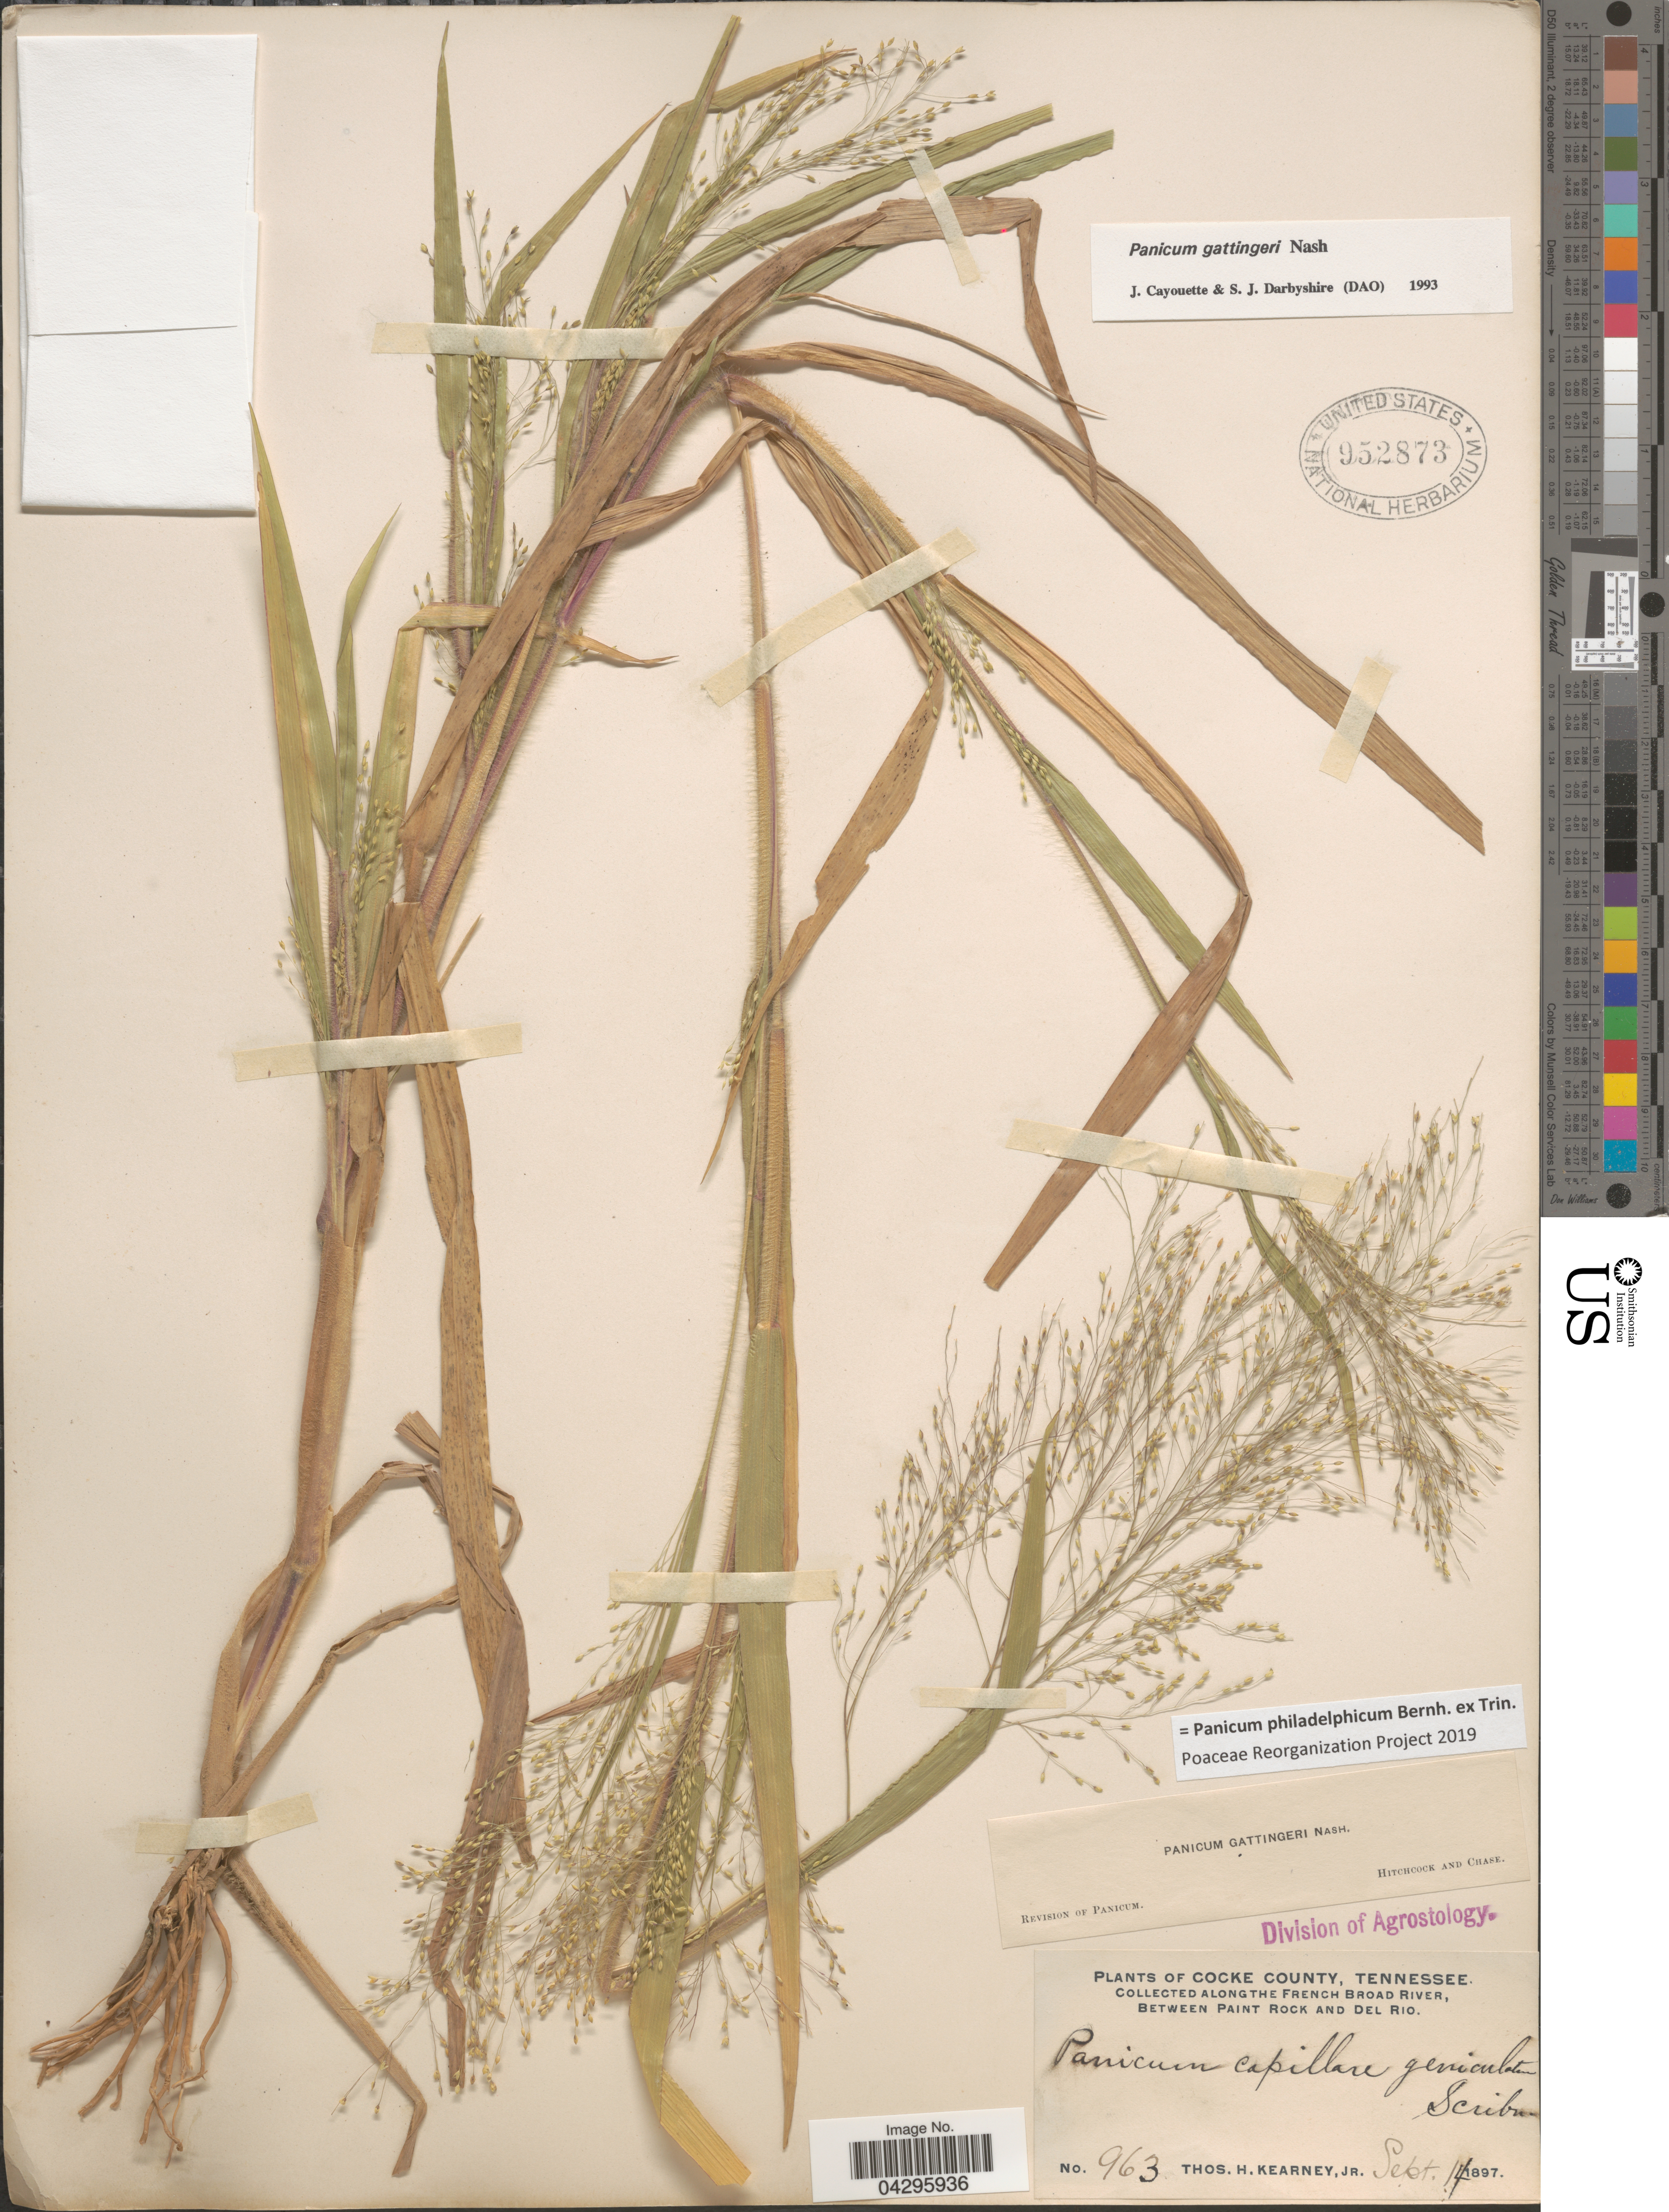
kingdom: Plantae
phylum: Tracheophyta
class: Liliopsida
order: Poales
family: Poaceae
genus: Panicum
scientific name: Panicum philadelphicum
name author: Bernh. ex Trin.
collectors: T. H. Kearney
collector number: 963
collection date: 1897-09-14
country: United States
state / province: Tennessee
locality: Cocke County. Along the French Broad River, between Paint Rock and Del Rio.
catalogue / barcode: US 952873